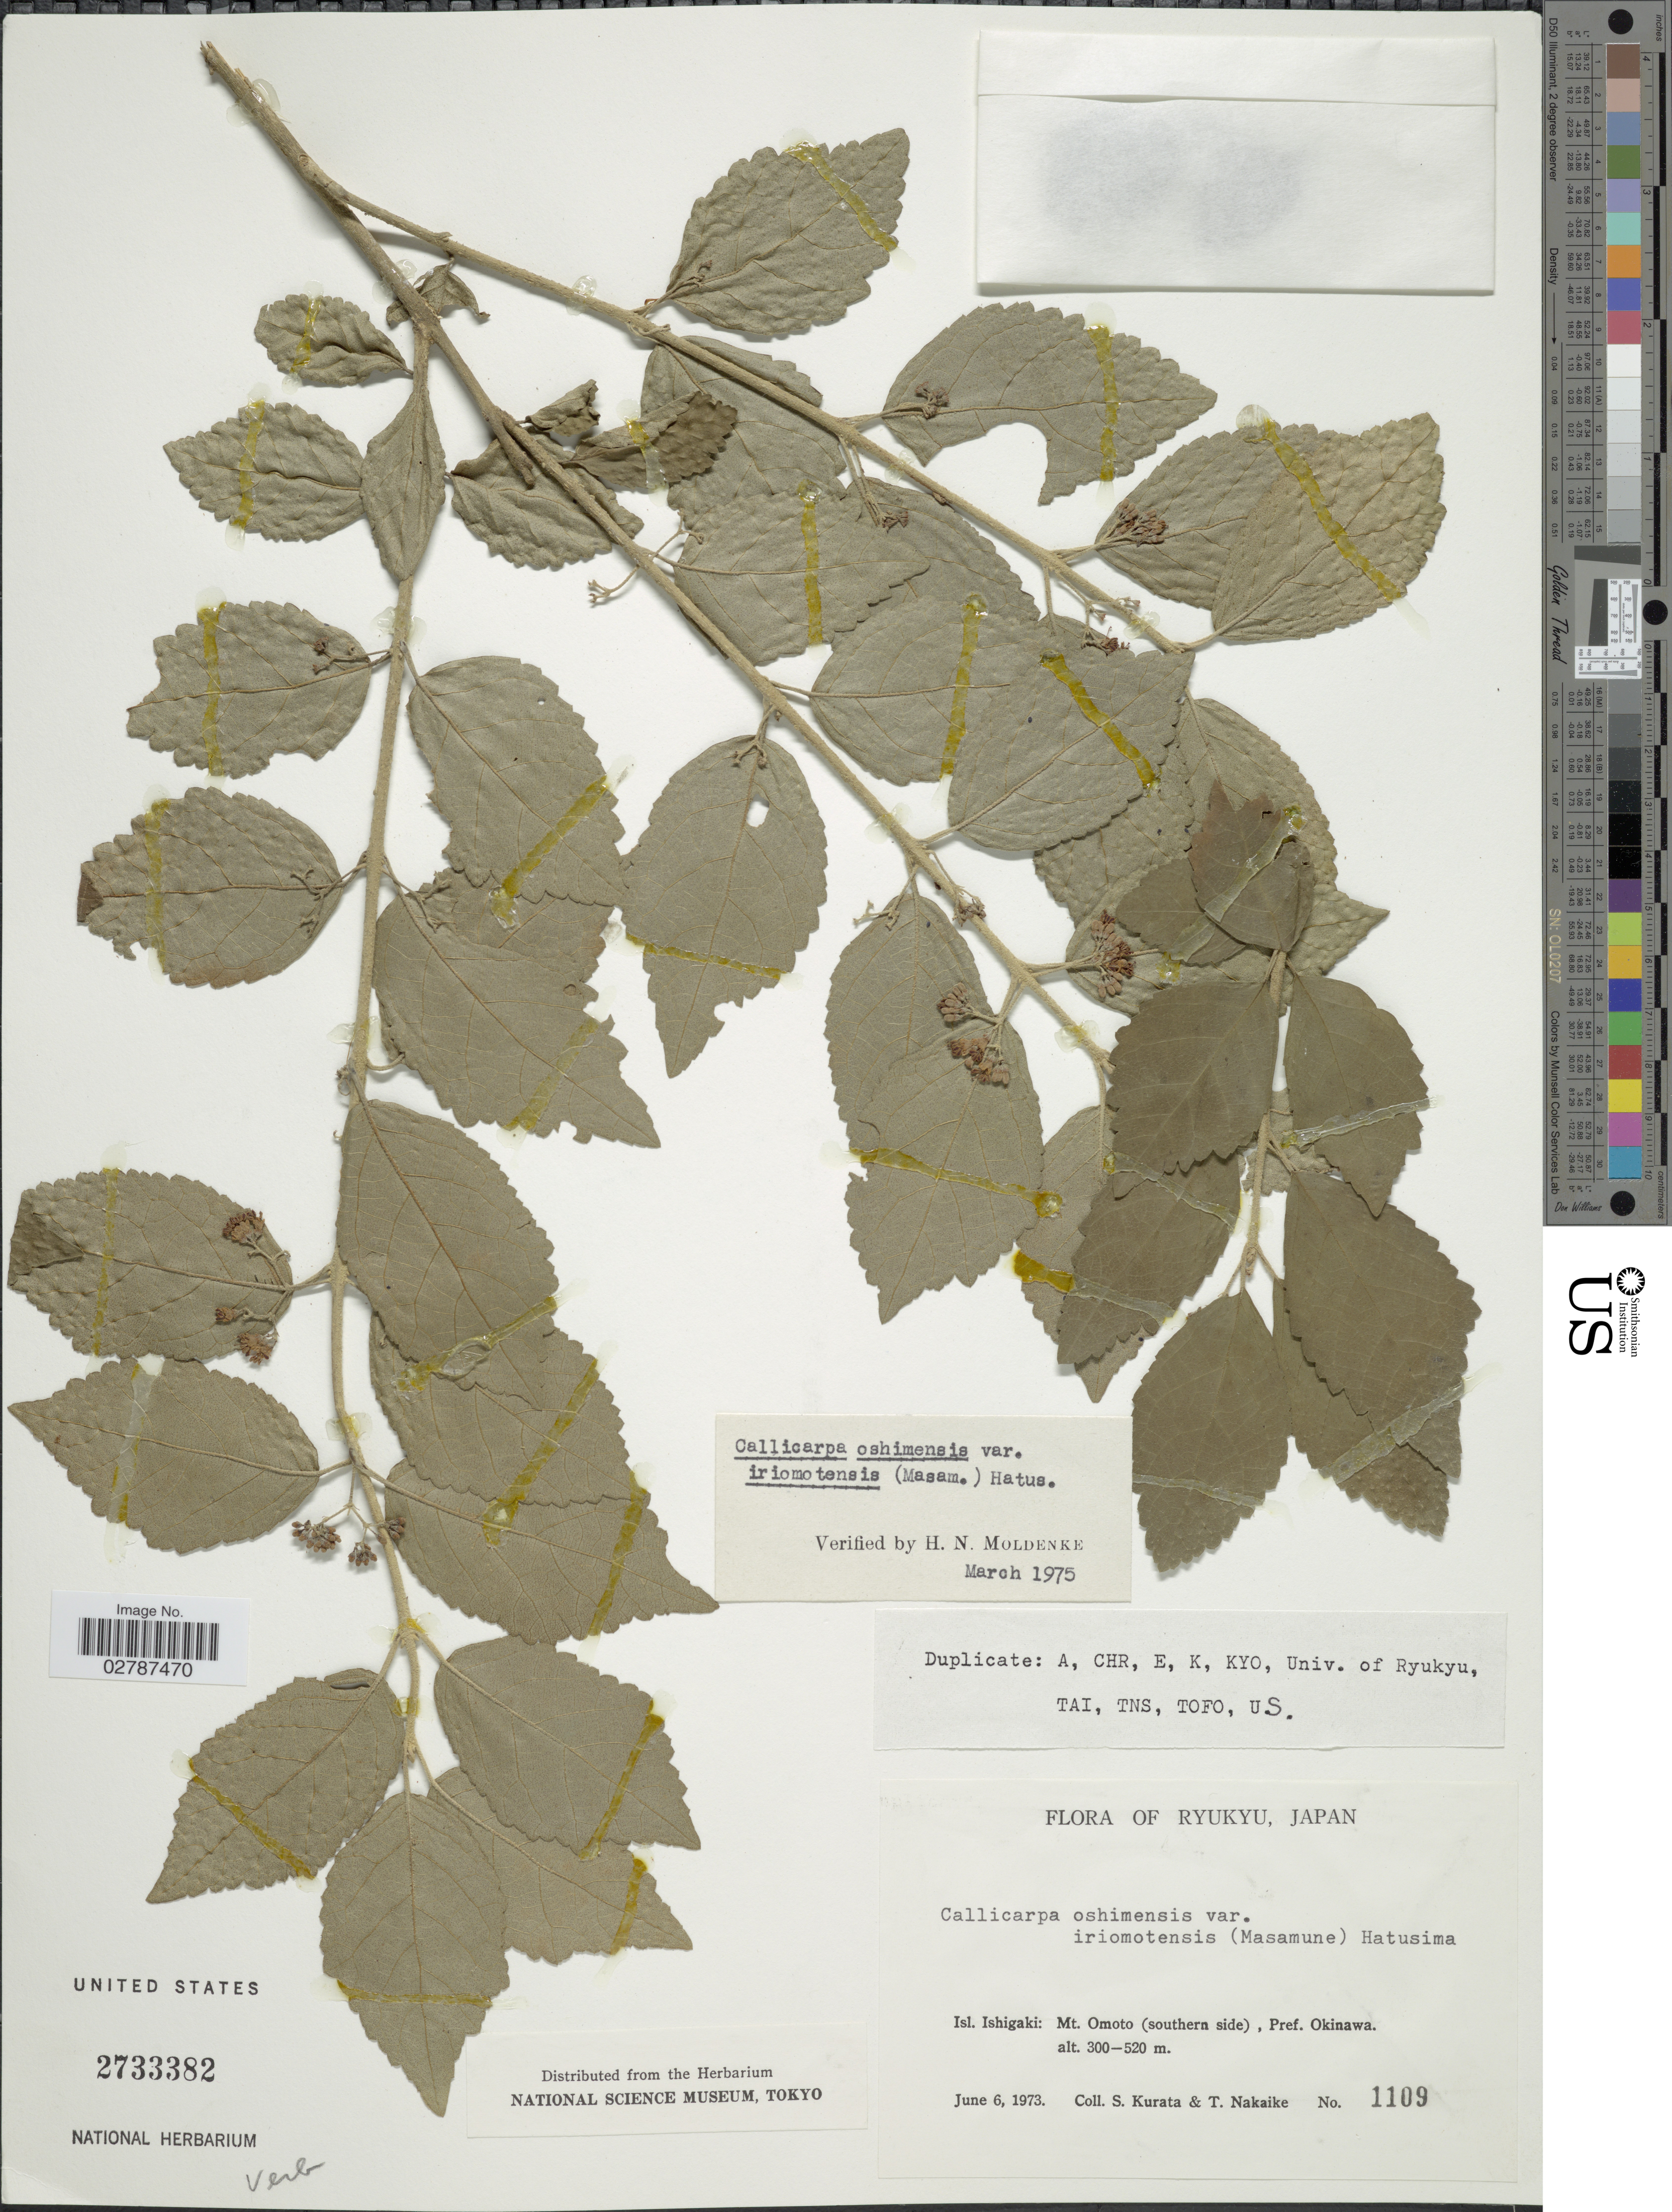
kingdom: Plantae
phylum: Tracheophyta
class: Magnoliopsida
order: Lamiales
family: Lamiaceae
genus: Callicarpa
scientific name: Callicarpa oshimensis var. iriomotensis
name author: (Nakai) Hatus.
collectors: Sa. Kurata & T. Nakaike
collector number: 1109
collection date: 1973-06-06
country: Japan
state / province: Okinawa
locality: Ryukyu. Isl. Ishigaki: Mt. Omoto (southern side).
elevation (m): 300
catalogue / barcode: US 2733382